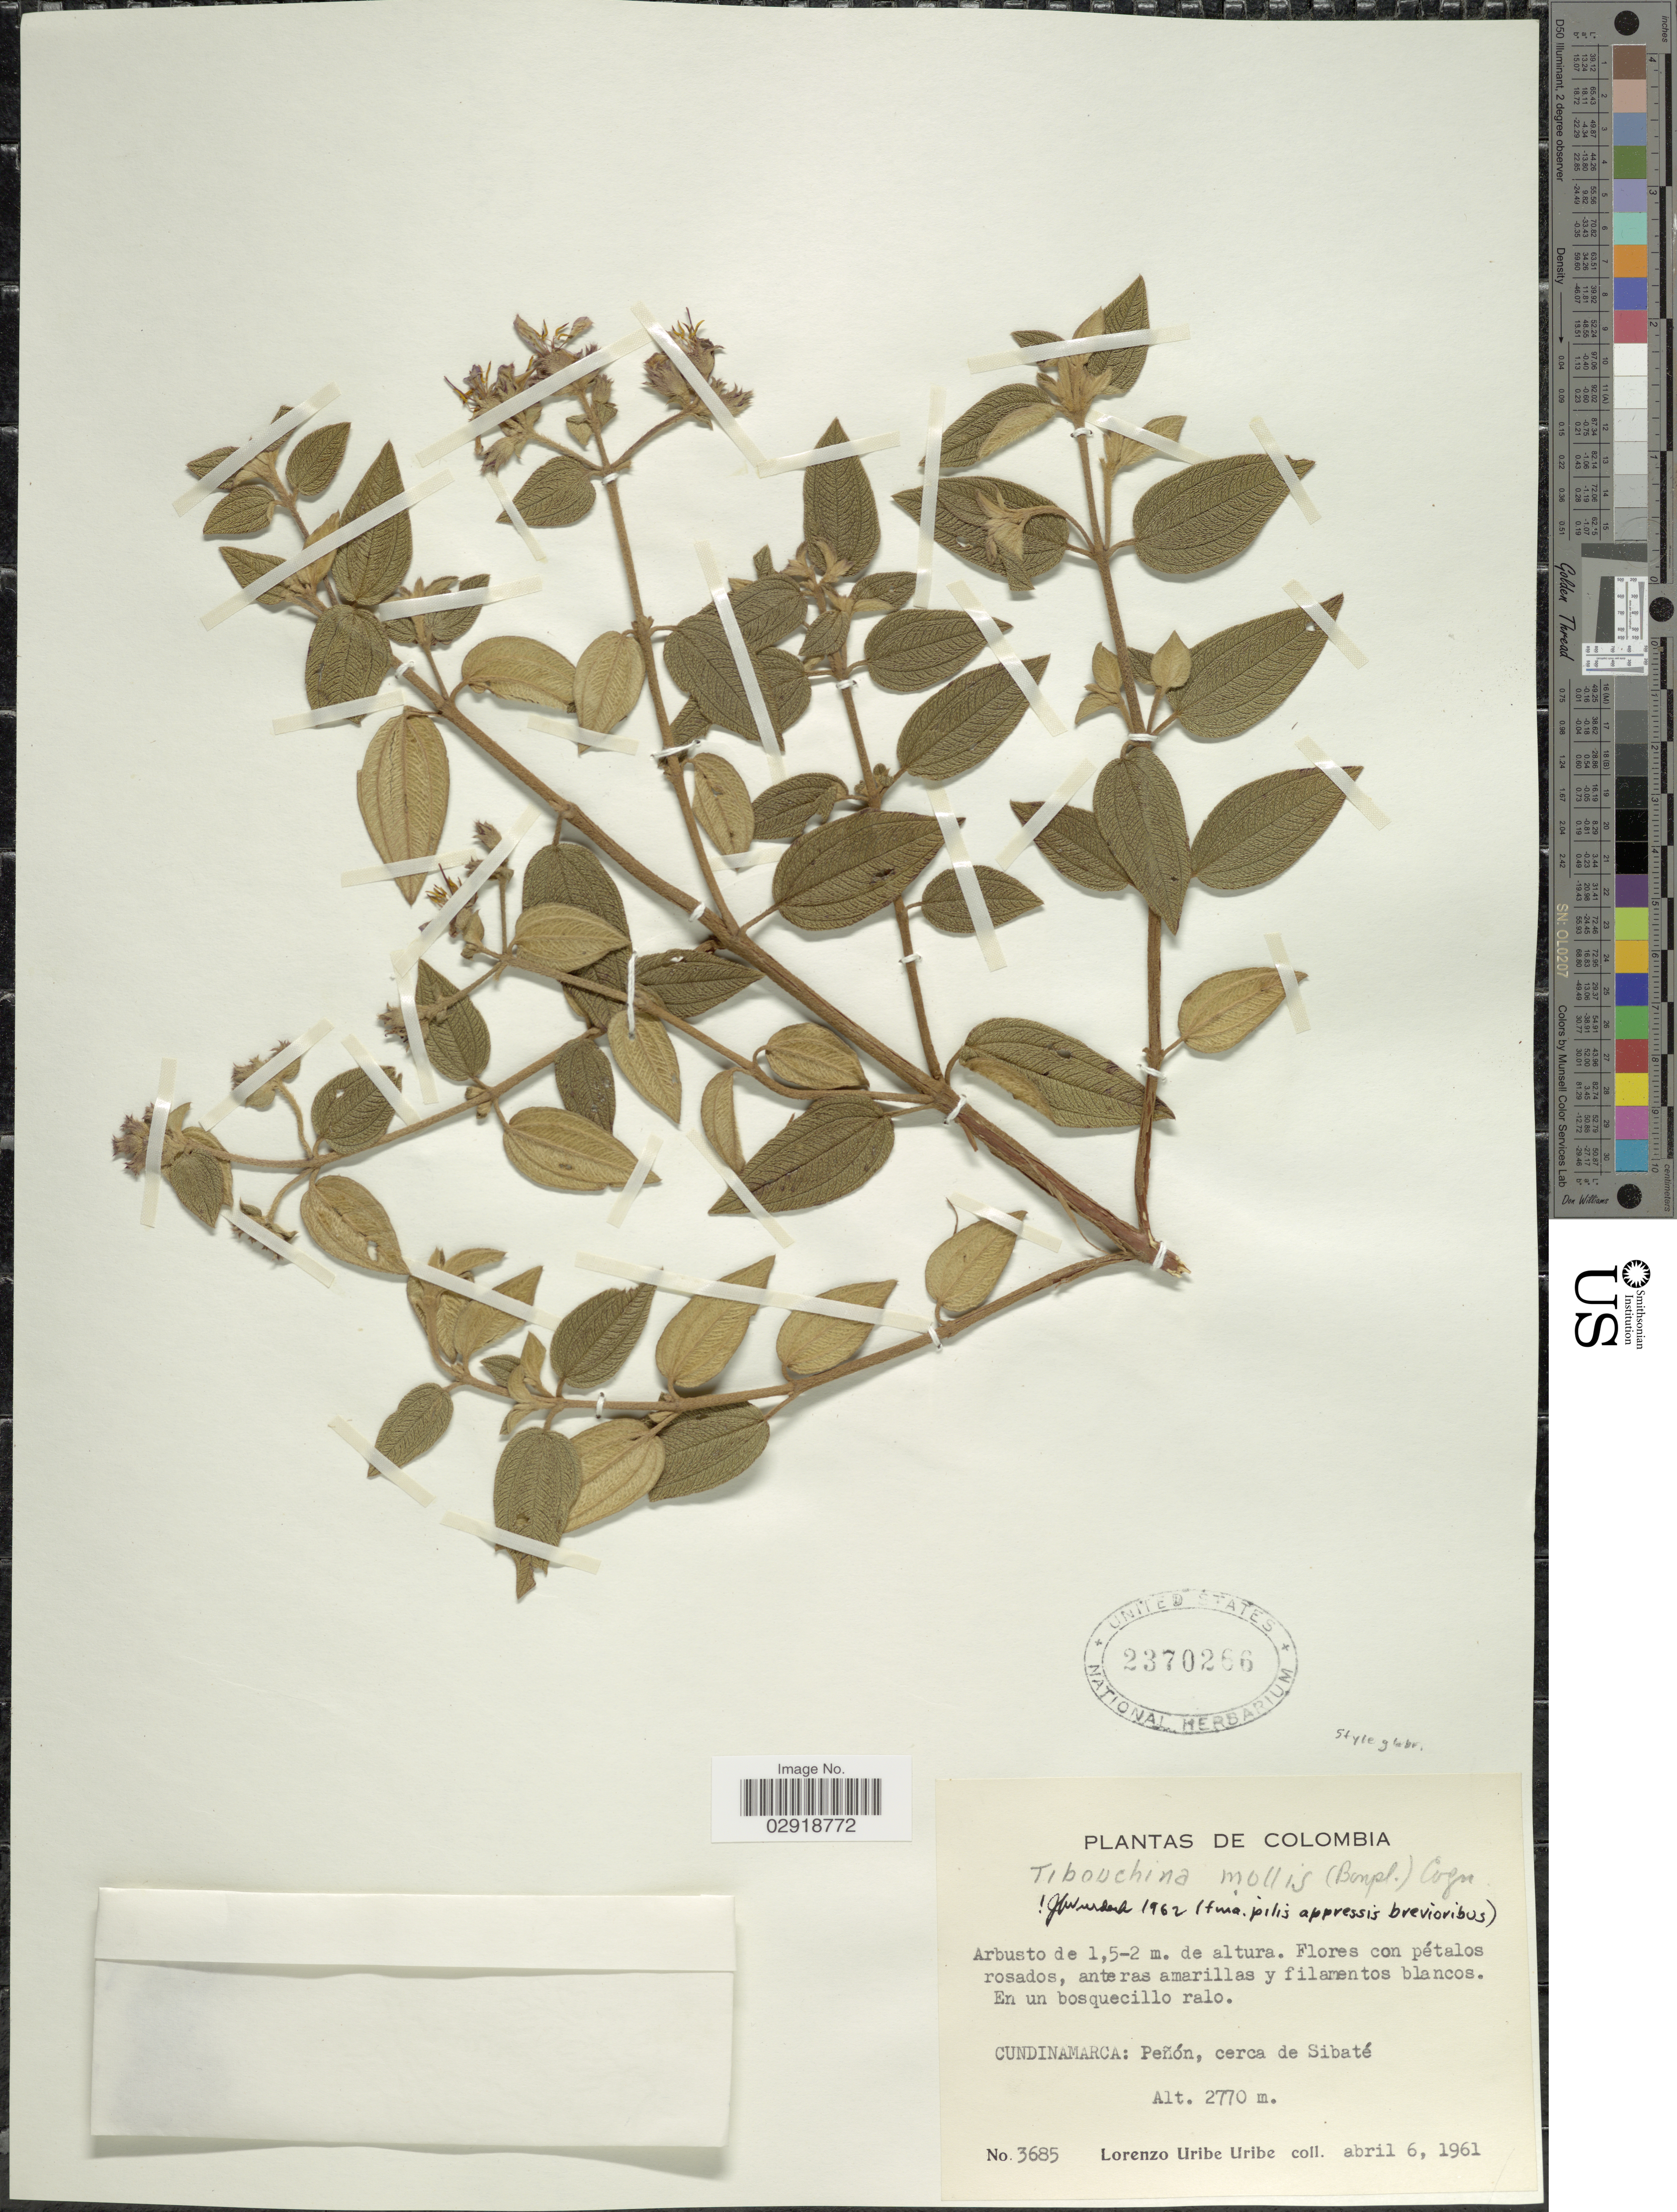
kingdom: Plantae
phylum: Tracheophyta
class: Magnoliopsida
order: Myrtales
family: Melastomataceae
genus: Chaetogastra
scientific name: Chaetogastra mollis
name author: (Bonpl.) DC.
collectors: L. Uribe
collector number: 3685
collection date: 1961-04-06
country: Colombia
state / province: Cundinamarca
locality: Peñón, cerca de Sibaté.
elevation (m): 2770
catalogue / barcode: US 2370266